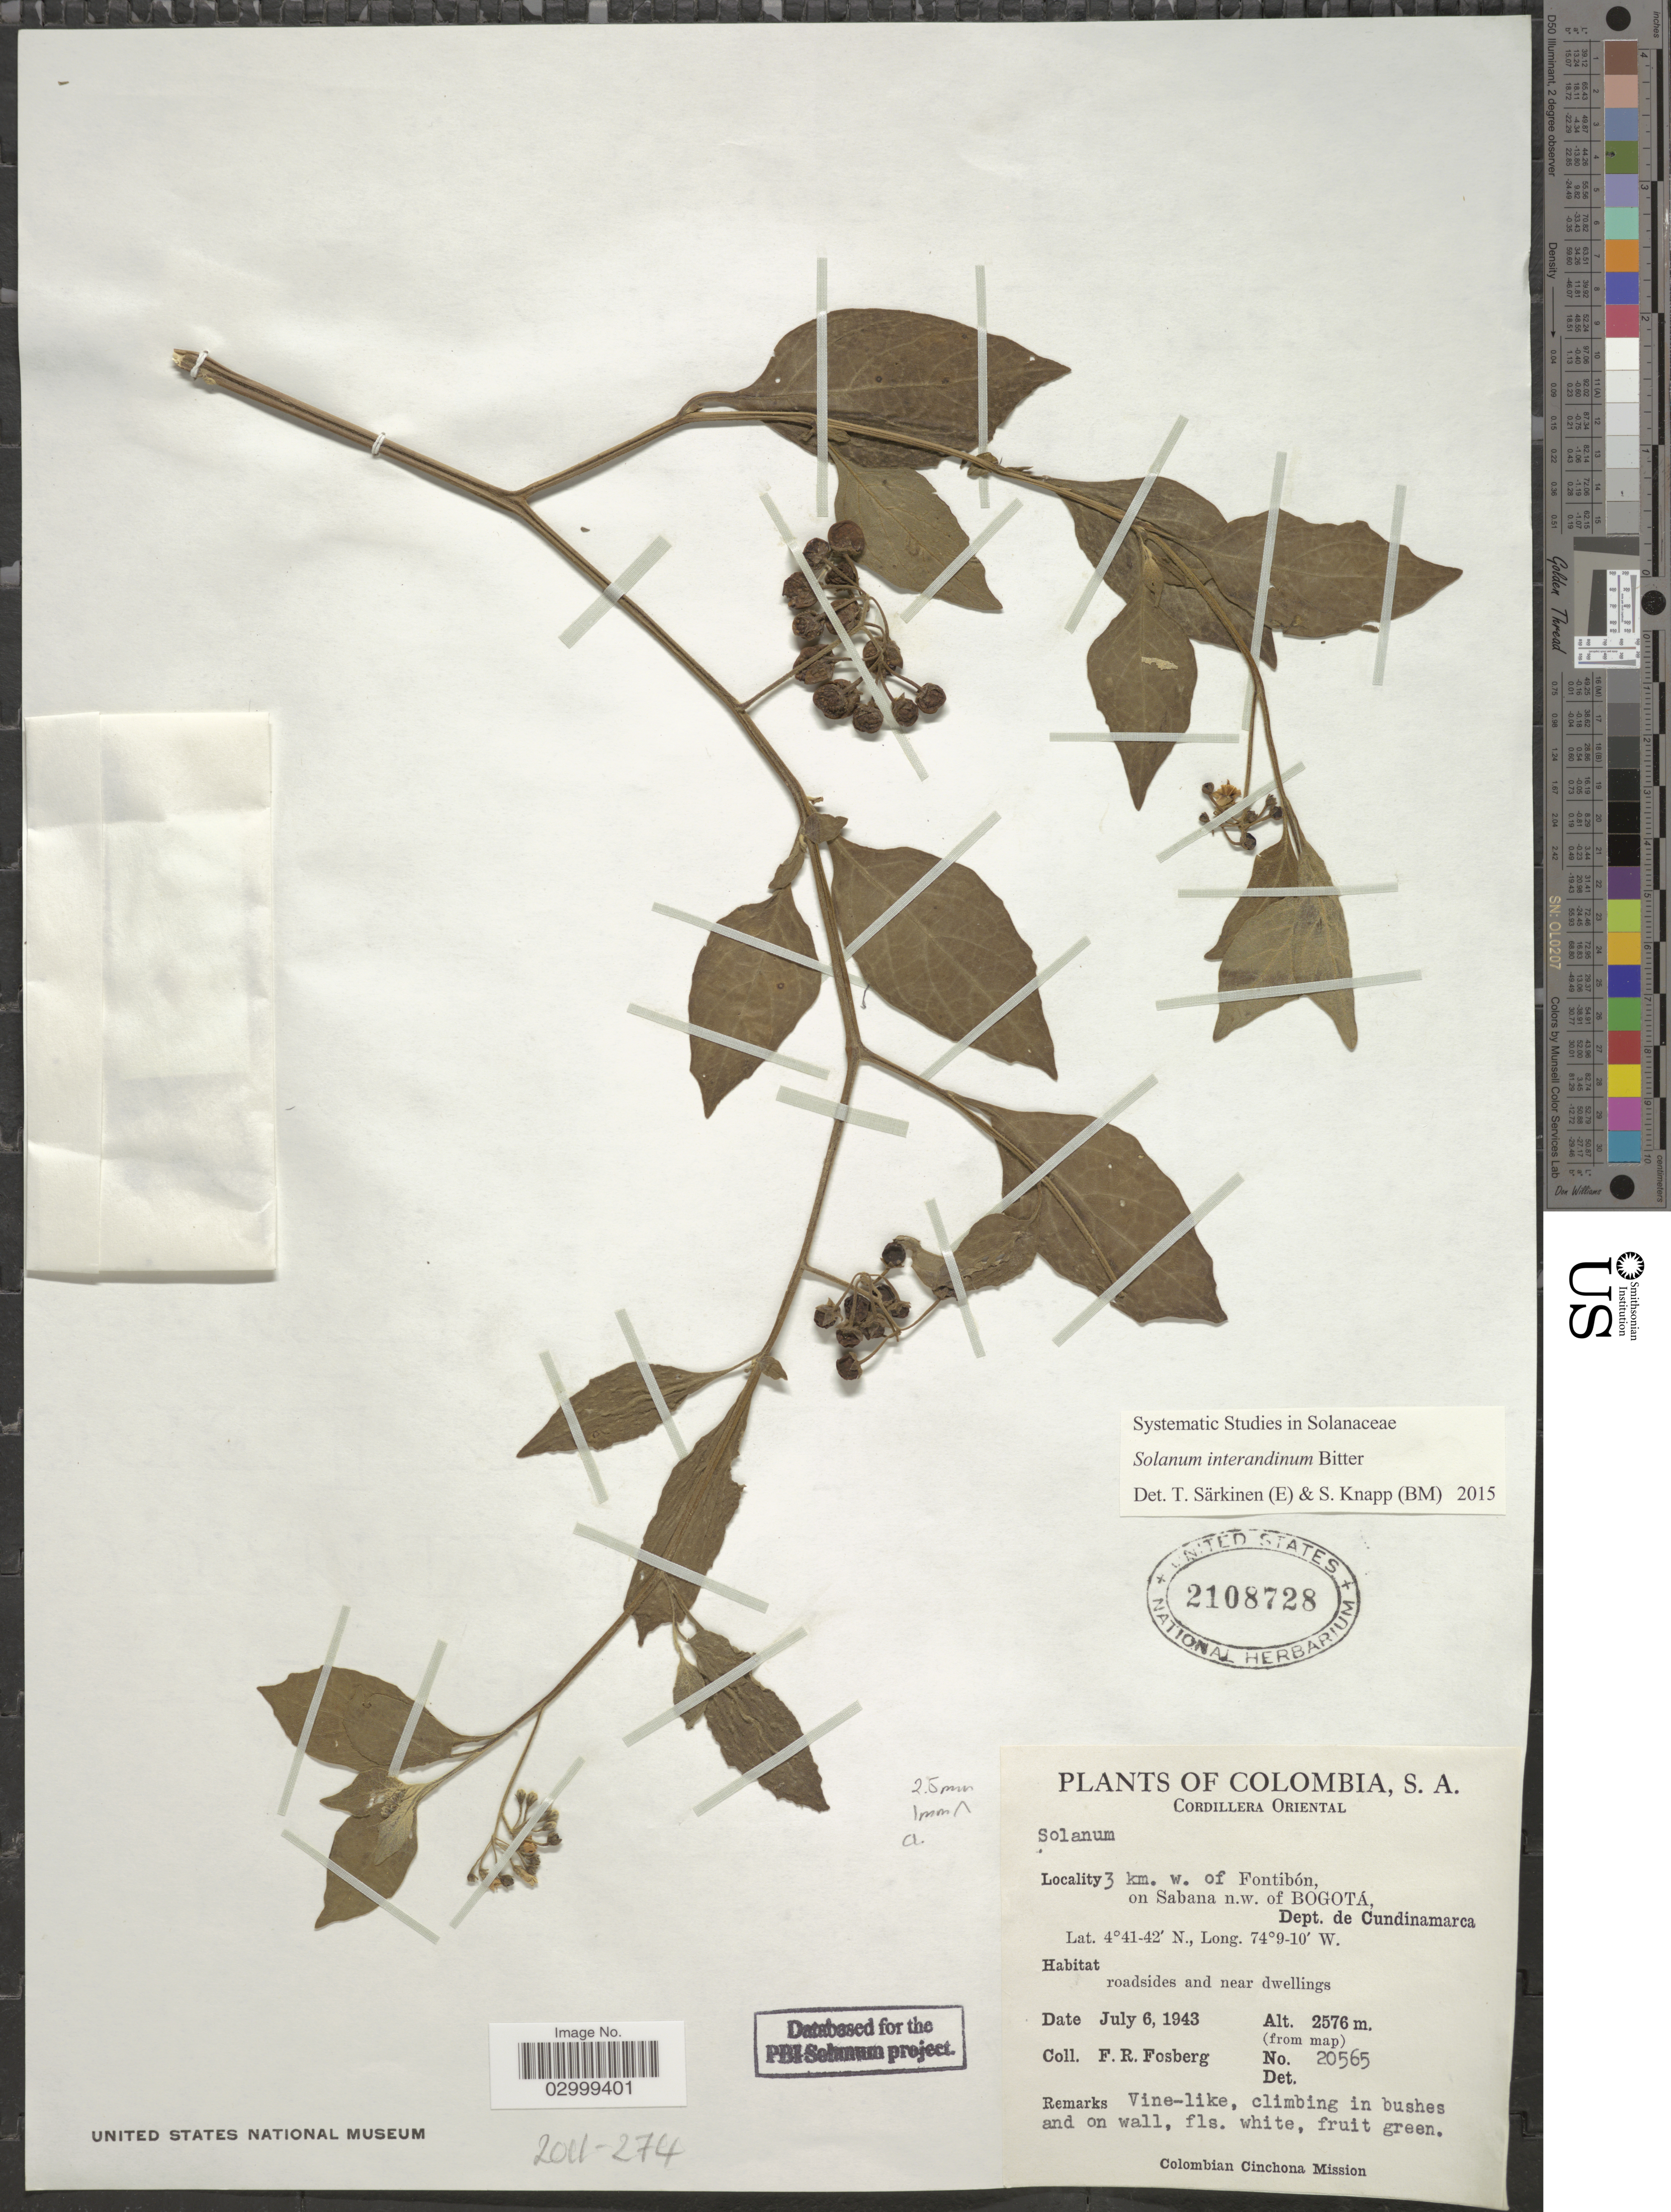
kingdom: Plantae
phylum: Tracheophyta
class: Magnoliopsida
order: Solanales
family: Solanaceae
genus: Solanum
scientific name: Solanum interandinum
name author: Bitter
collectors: F. R. Fosberg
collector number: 20565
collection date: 1943-07-06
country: Colombia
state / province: Cundinamarca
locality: Cordillera Oriental, 3 km. w. of Fontibón, on Sabana n.w. of Bogotá, Dept. de Cundinamarca.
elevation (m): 2576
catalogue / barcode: US 2108728